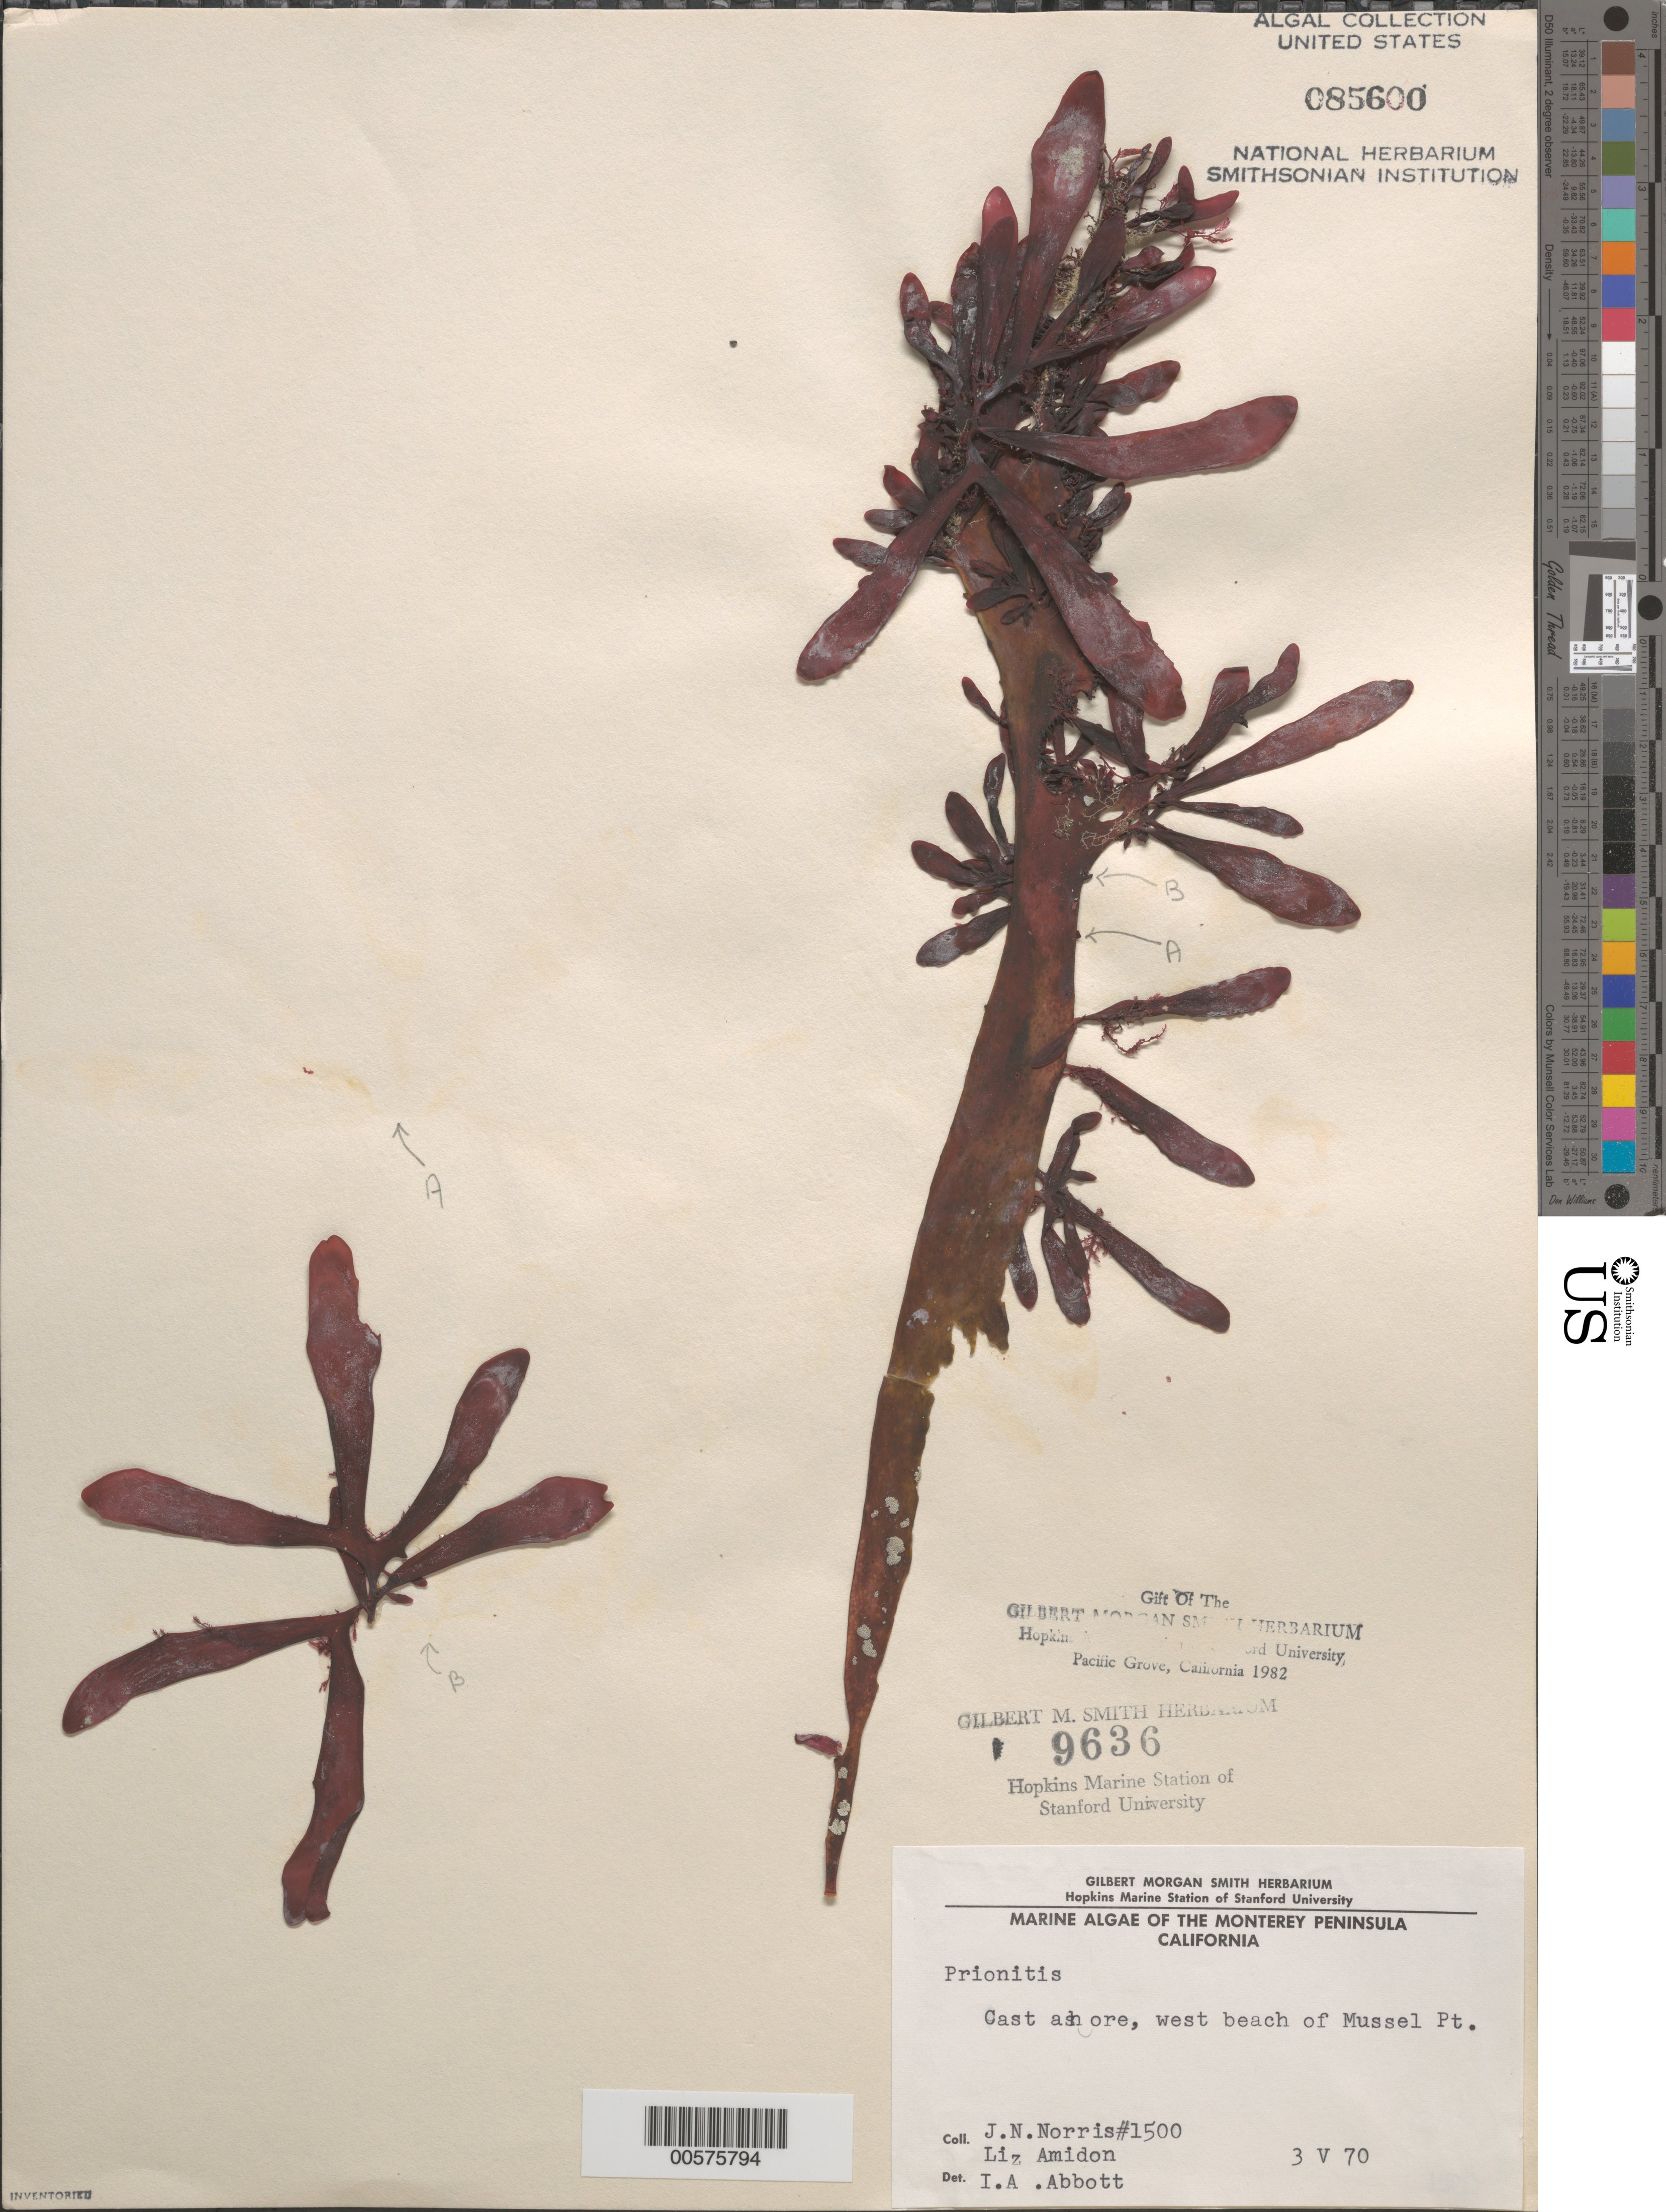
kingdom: Plantae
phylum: Rhodophyta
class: Florideophyceae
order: Cryptonemiales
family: Cryptonemiaceae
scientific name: Prionitis sp.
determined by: Abbott, Isabella A.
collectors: J. N. Norris & E. Amidon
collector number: JN-1500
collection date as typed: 03 May 1970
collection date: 1970-05-03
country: United States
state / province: California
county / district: Monterey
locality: West Beach of Mussel Point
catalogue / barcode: US 85600